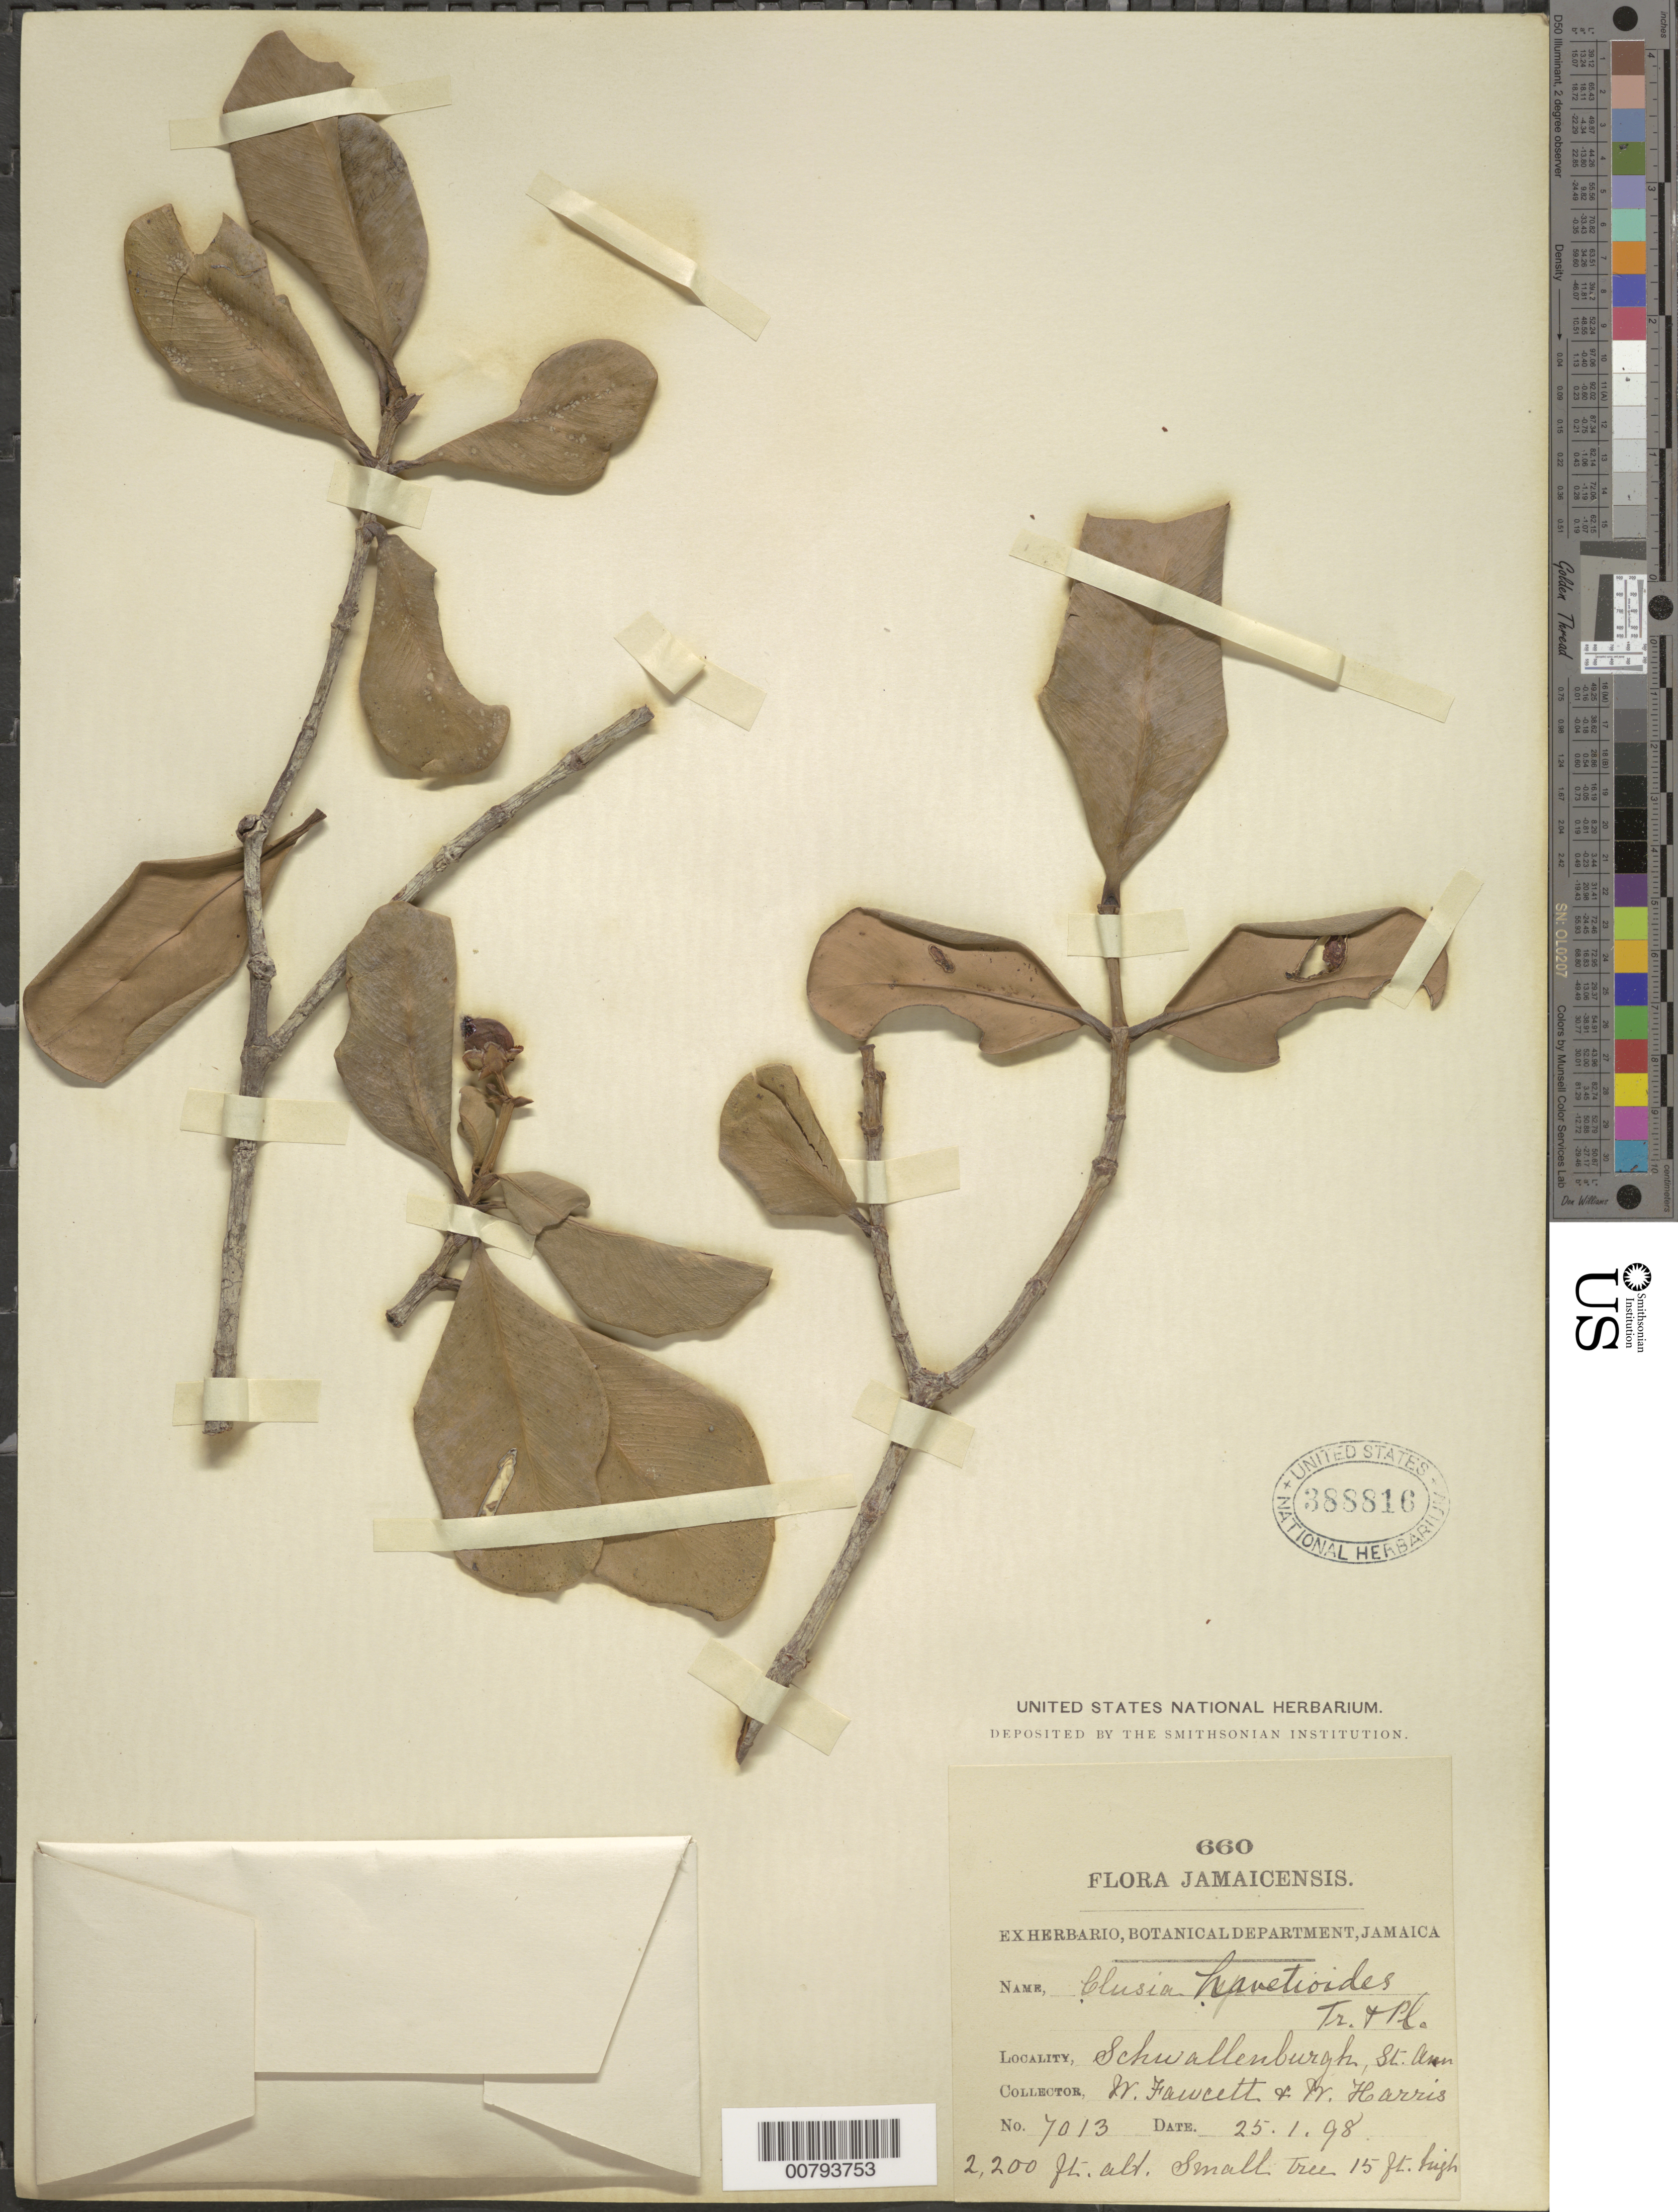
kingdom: Plantae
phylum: Tracheophyta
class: Magnoliopsida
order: Malpighiales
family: Clusiaceae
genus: Clusia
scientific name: Clusia havetioides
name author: (Griseb.) Planch. & Triana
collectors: W. Fawcett & W. Harris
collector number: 7013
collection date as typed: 25 Jan 1898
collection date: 1898-01-25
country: Jamaica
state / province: Saint Ann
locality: Schwallenburgh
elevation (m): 671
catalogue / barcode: US 388816